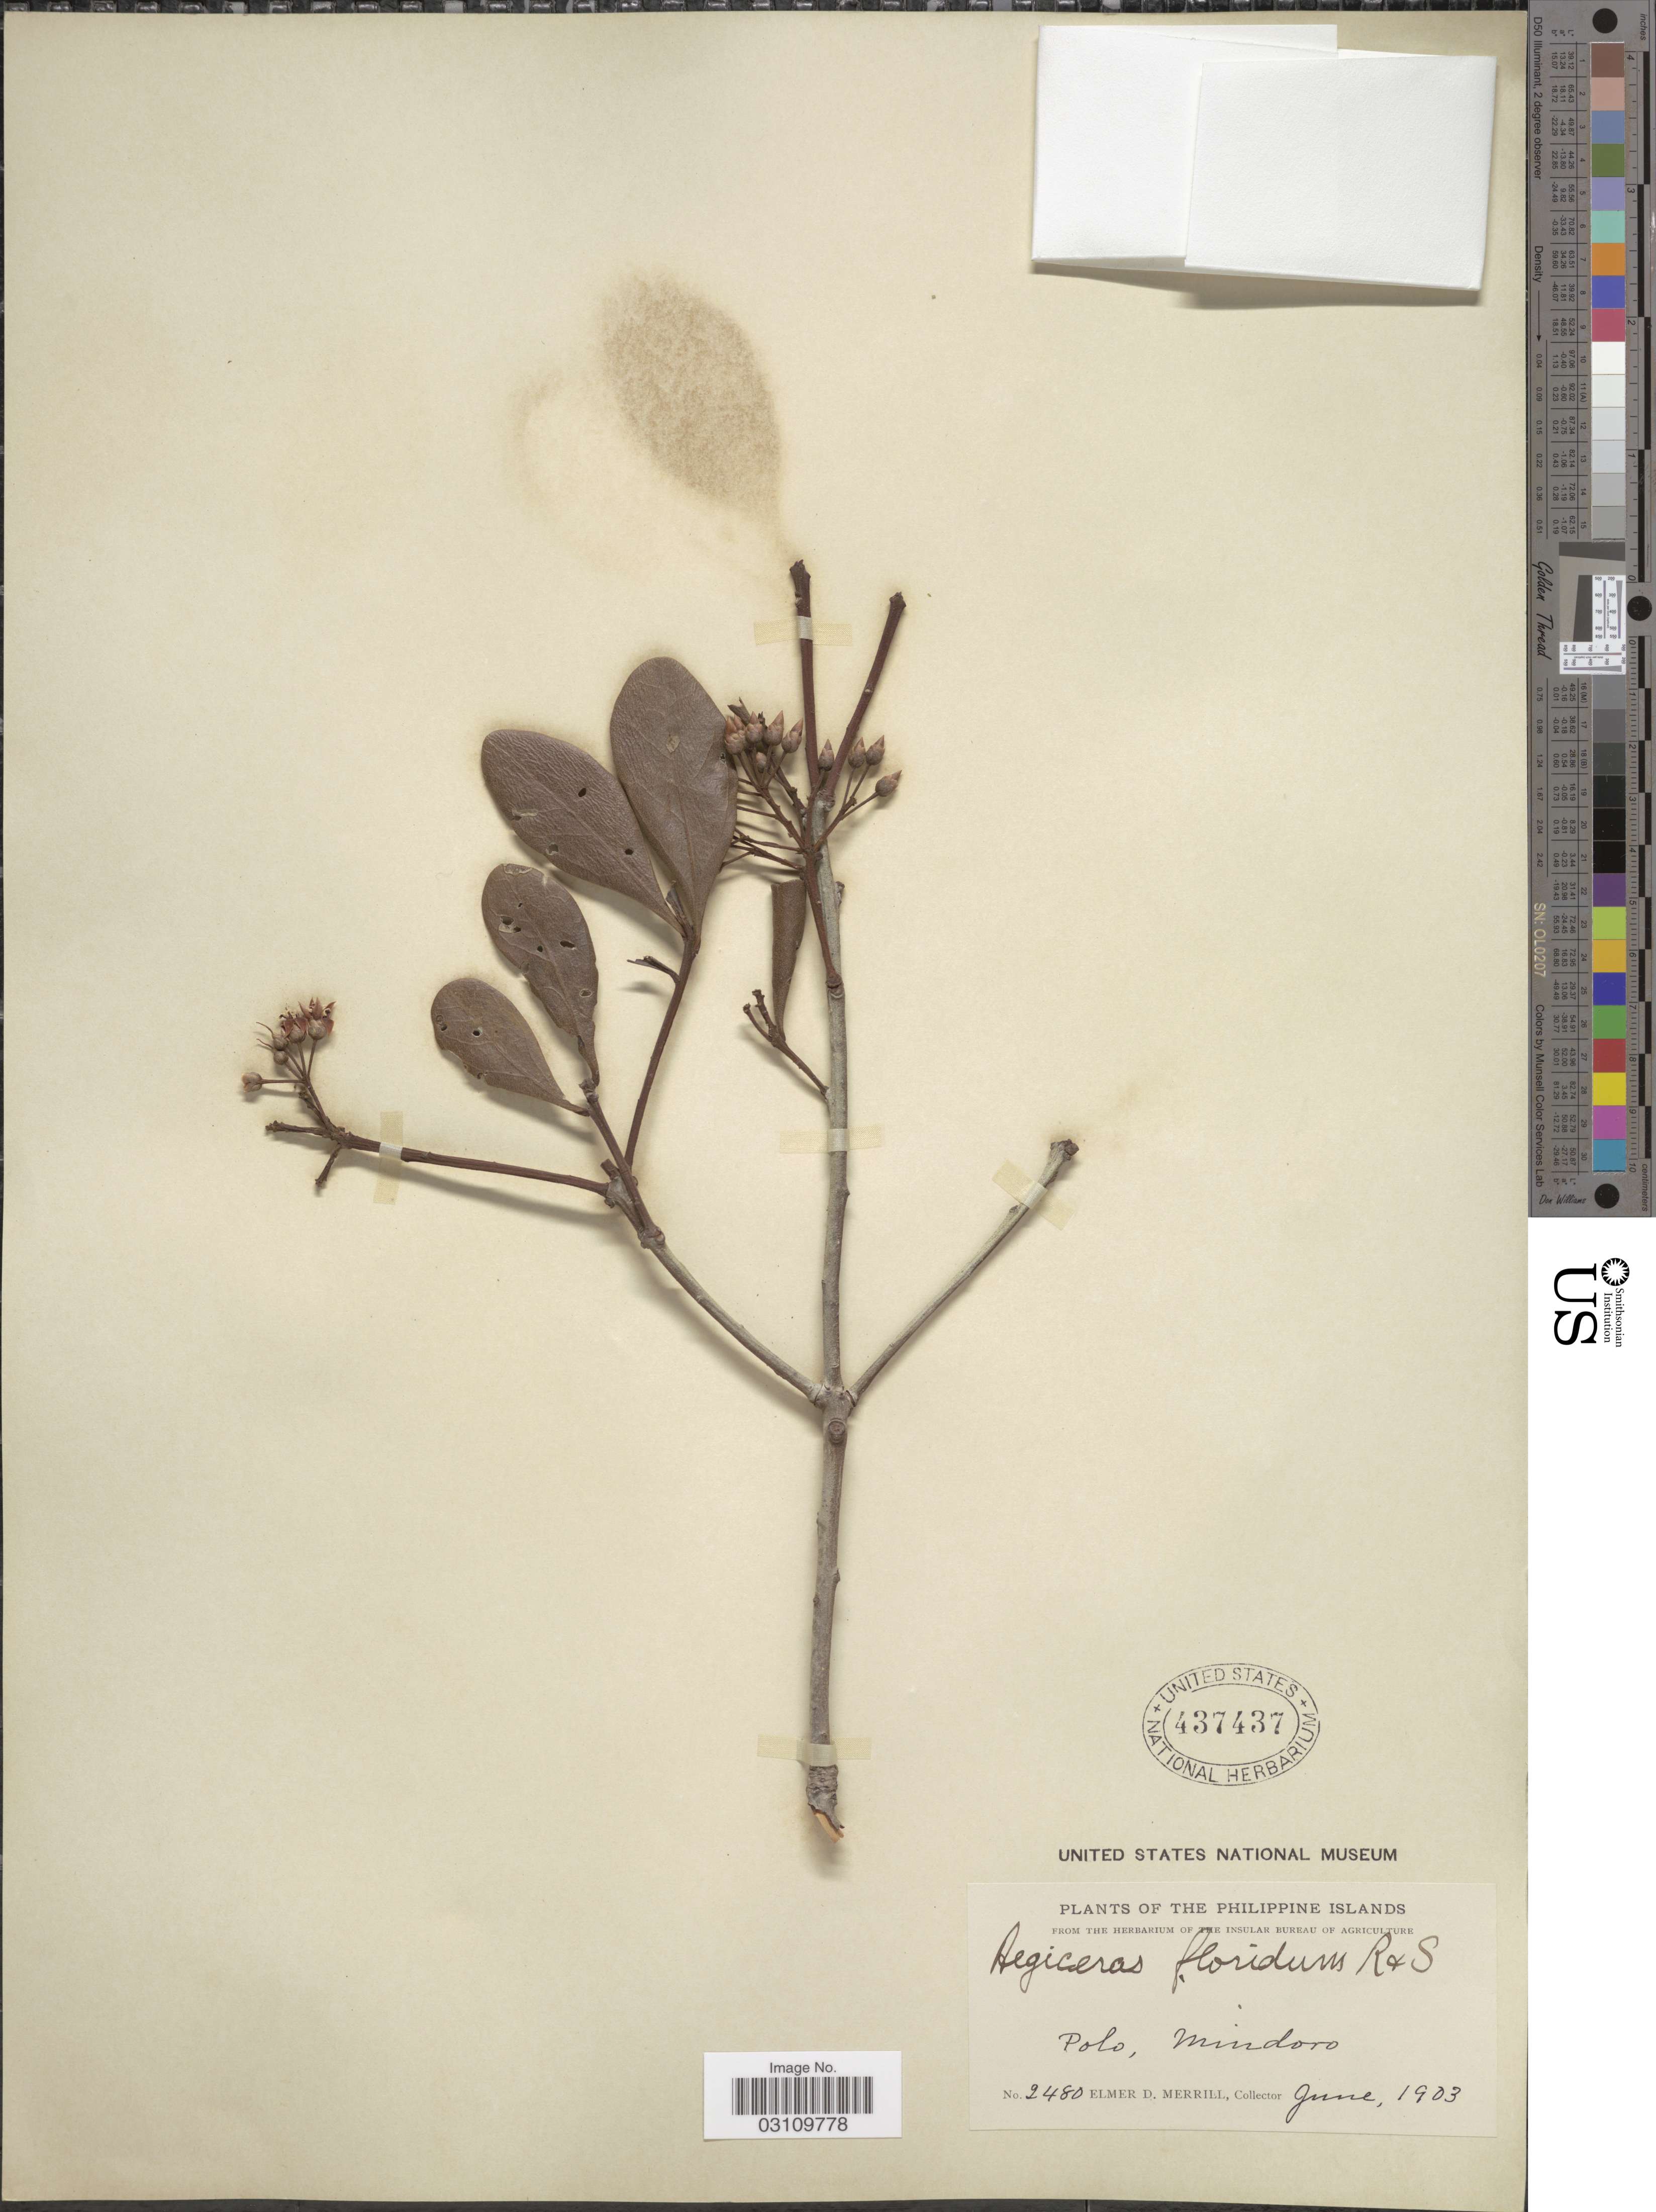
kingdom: Plantae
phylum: Tracheophyta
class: Magnoliopsida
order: Ericales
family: Primulaceae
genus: Aegiceras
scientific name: Aegiceras floridum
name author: Roem. & Schult.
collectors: E. D. Merrill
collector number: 2480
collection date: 1903-06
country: Philippines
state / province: Mimaropa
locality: Polo, Mindoro.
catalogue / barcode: US 437437